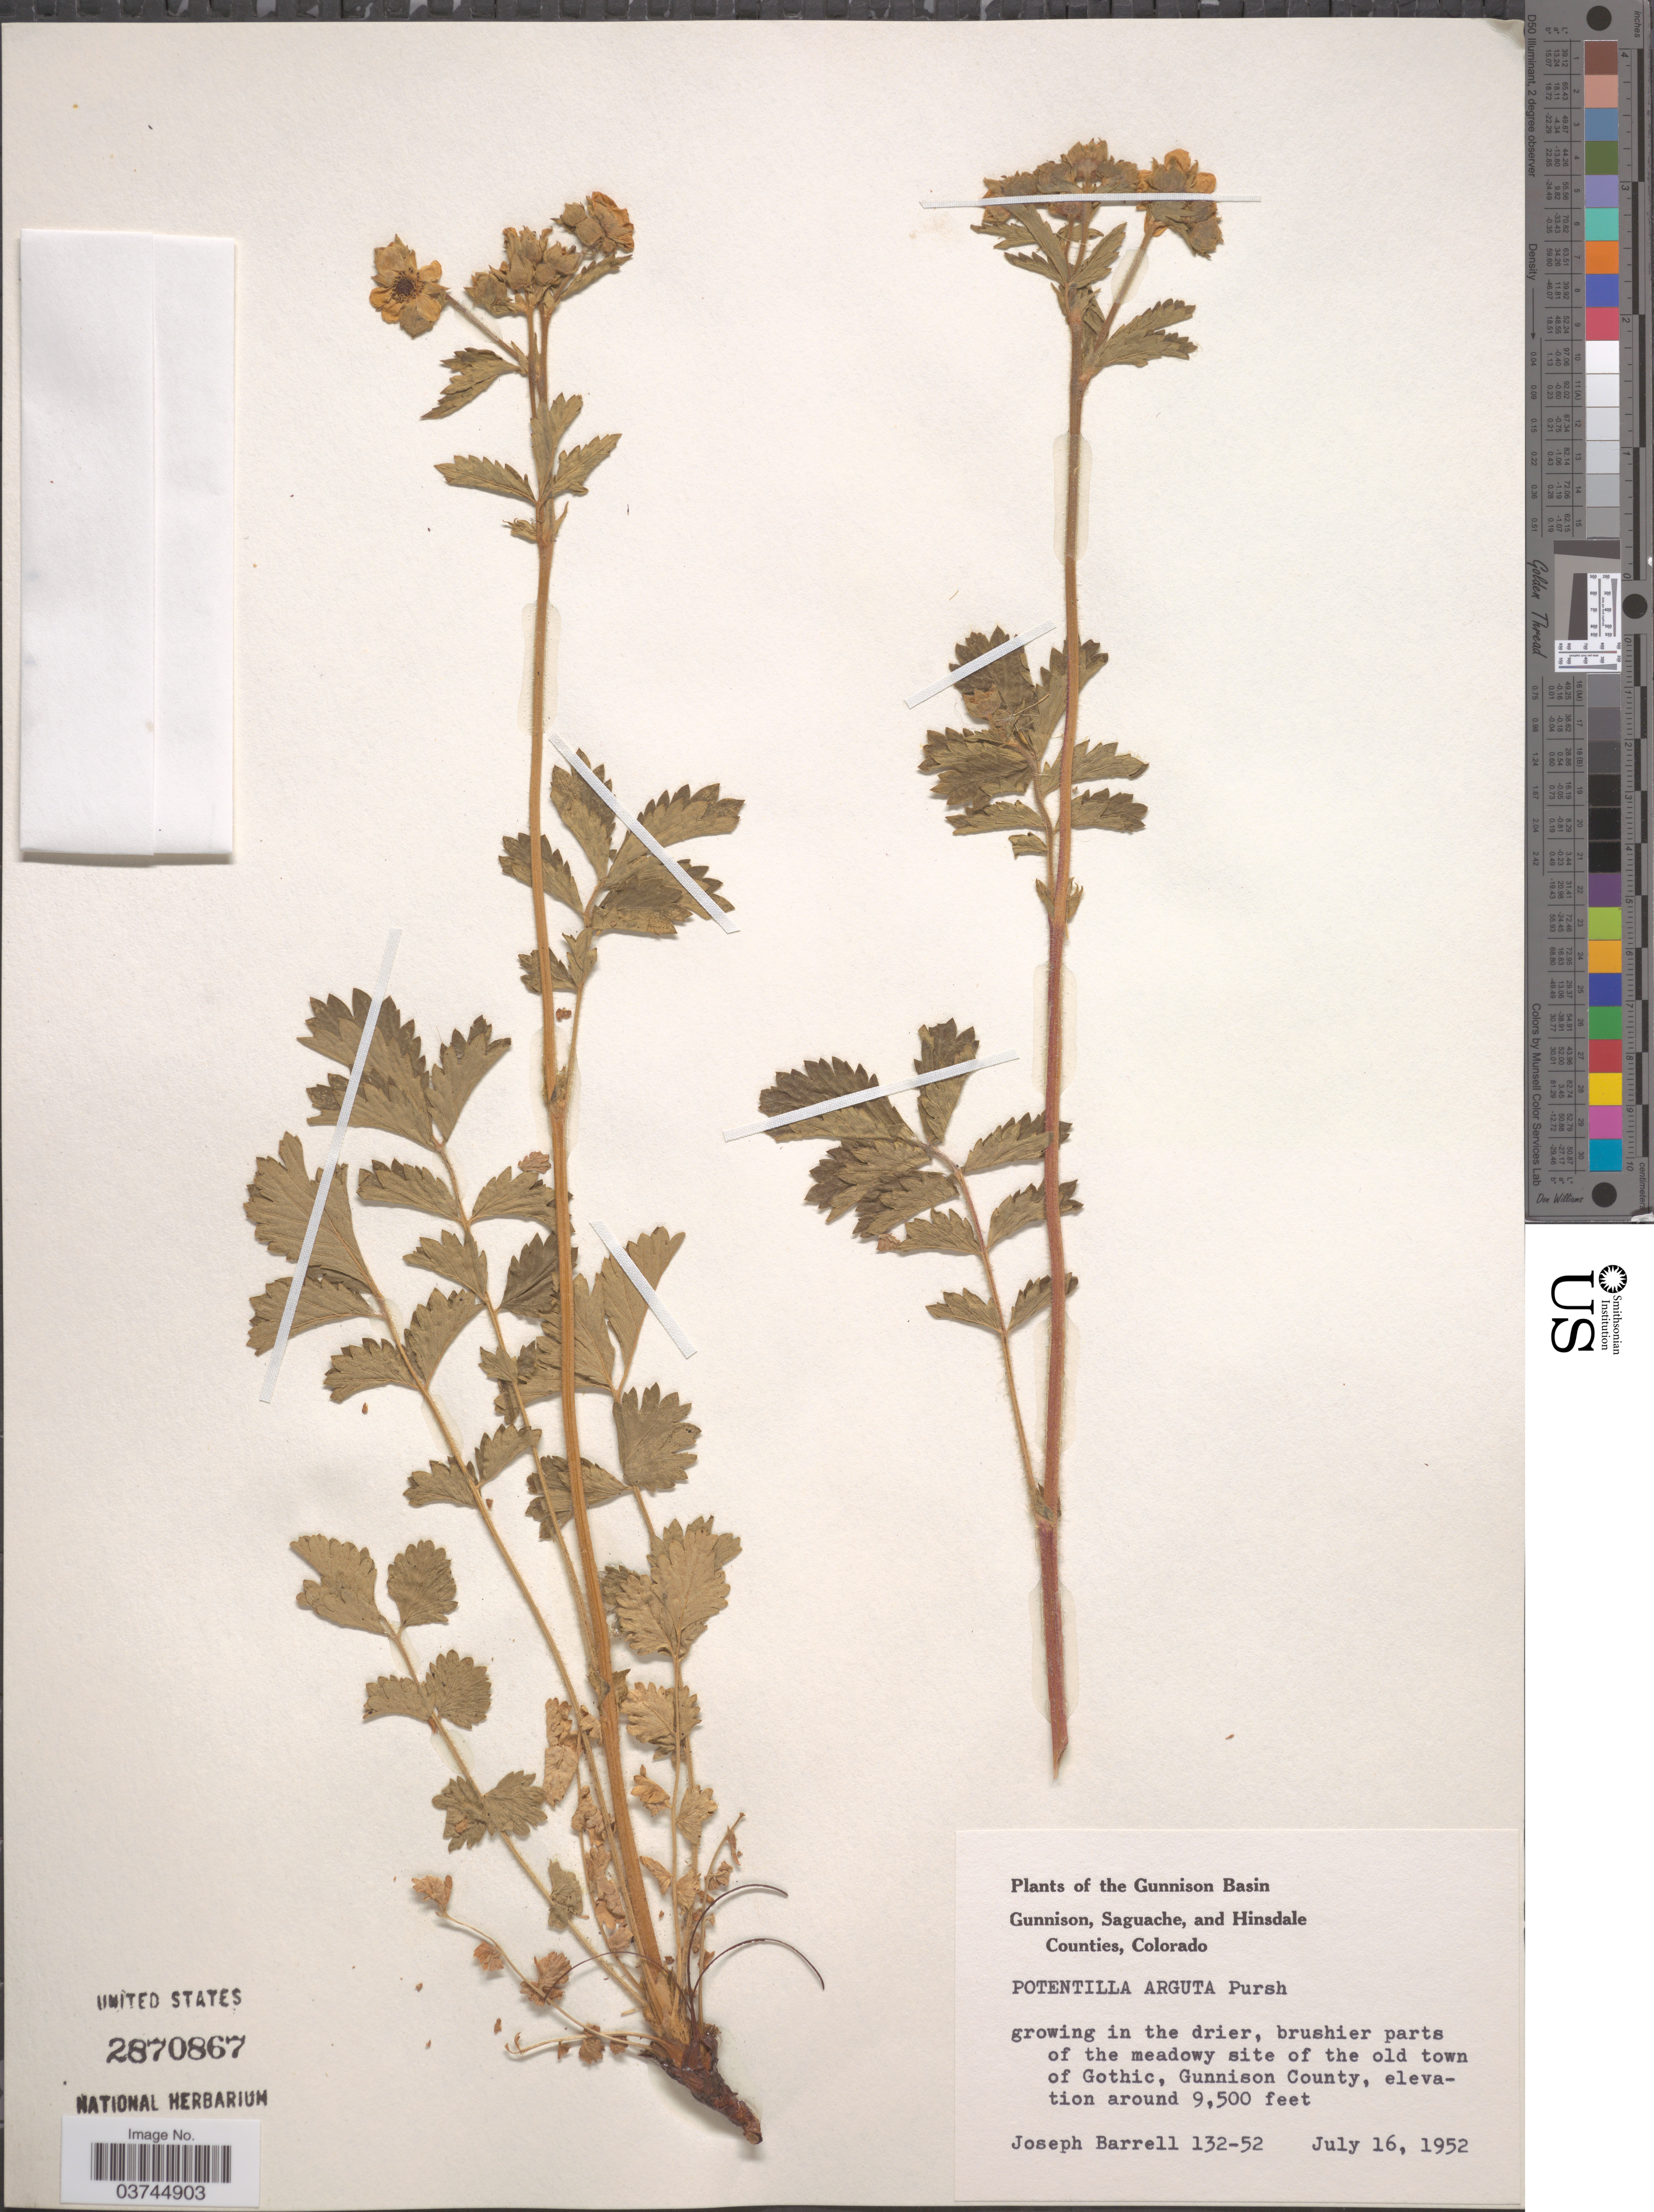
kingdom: Plantae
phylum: Tracheophyta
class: Magnoliopsida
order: Rosales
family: Rosaceae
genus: Drymocallis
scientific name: Drymocallis arguta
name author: (Pursh) Rydb.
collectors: J. Barrell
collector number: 132-52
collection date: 1952-07-16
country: United States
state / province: Colorado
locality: Gunnison Basin. The meadowy site of the old town of Gothic, Gunnison County.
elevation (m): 2896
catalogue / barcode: US 2870867